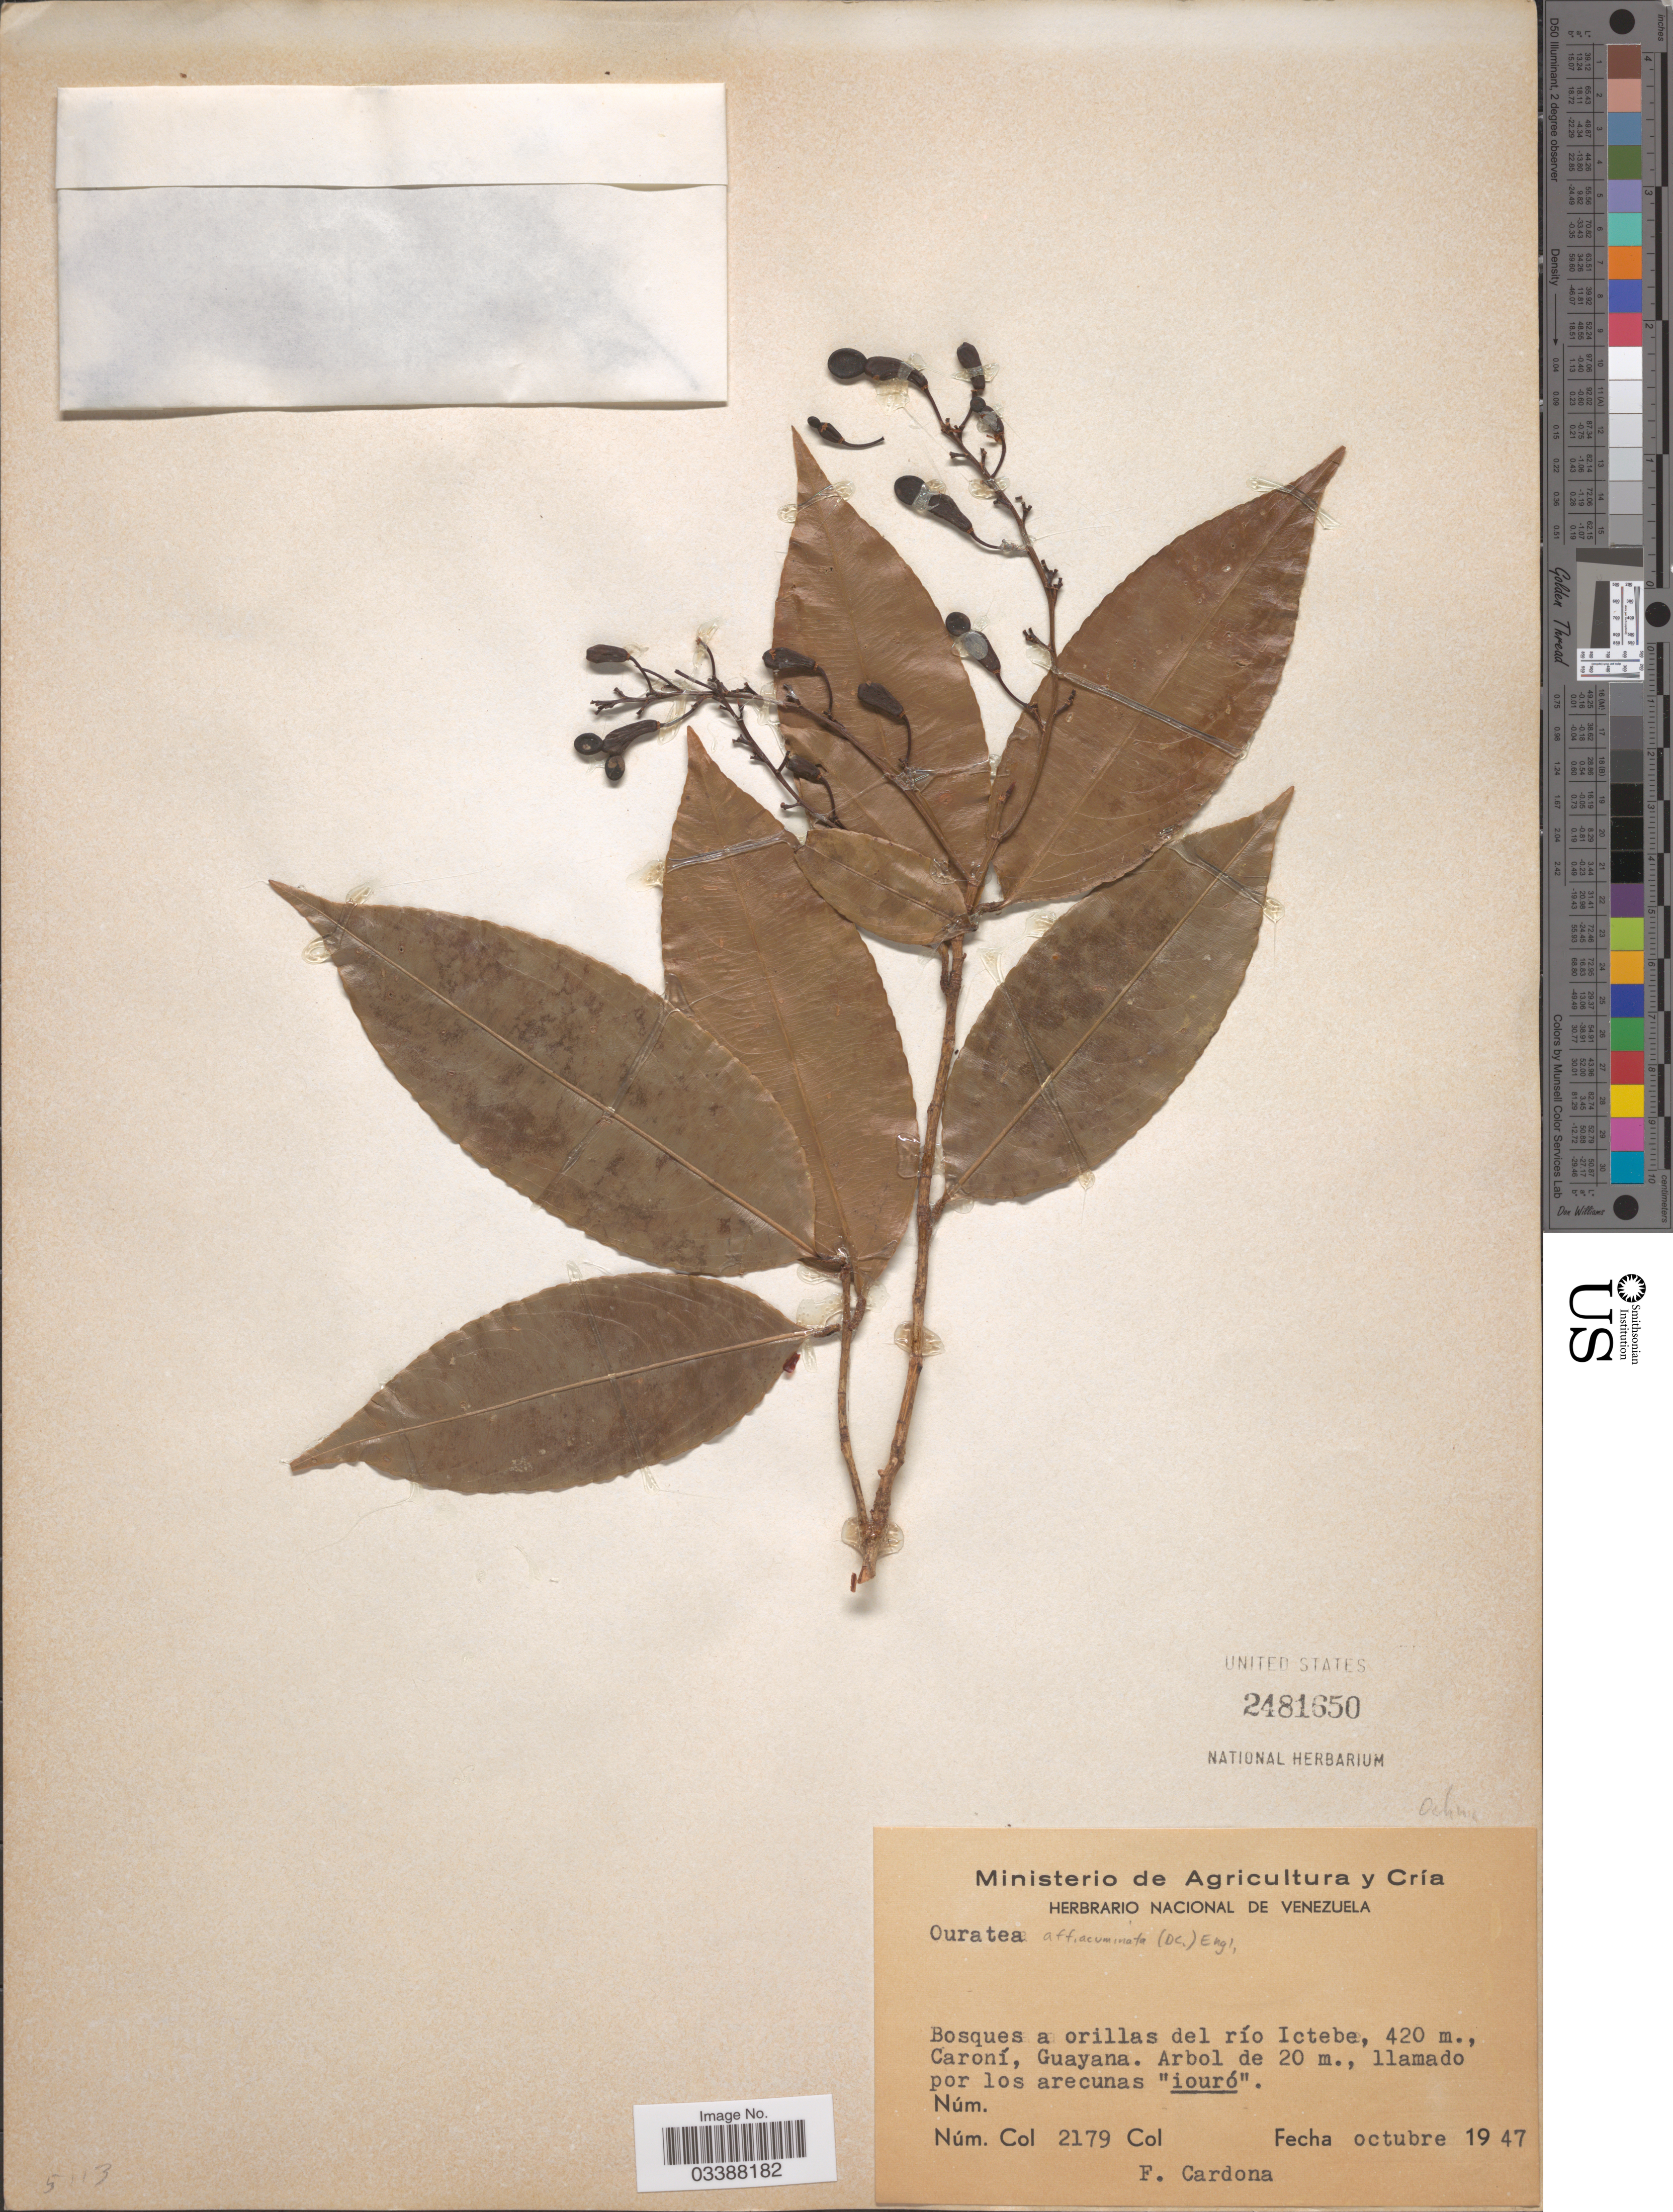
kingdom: Plantae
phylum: Tracheophyta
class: Magnoliopsida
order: Malpighiales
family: Ochnaceae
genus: Ouratea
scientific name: Ouratea affiacuminata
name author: (DC.) Engl.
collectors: F. Cardona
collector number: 2179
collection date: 1947-10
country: Venezuela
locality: Bosques a orillas del río Ictebe. Caroní, Guayana.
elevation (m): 420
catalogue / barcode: US 2481650